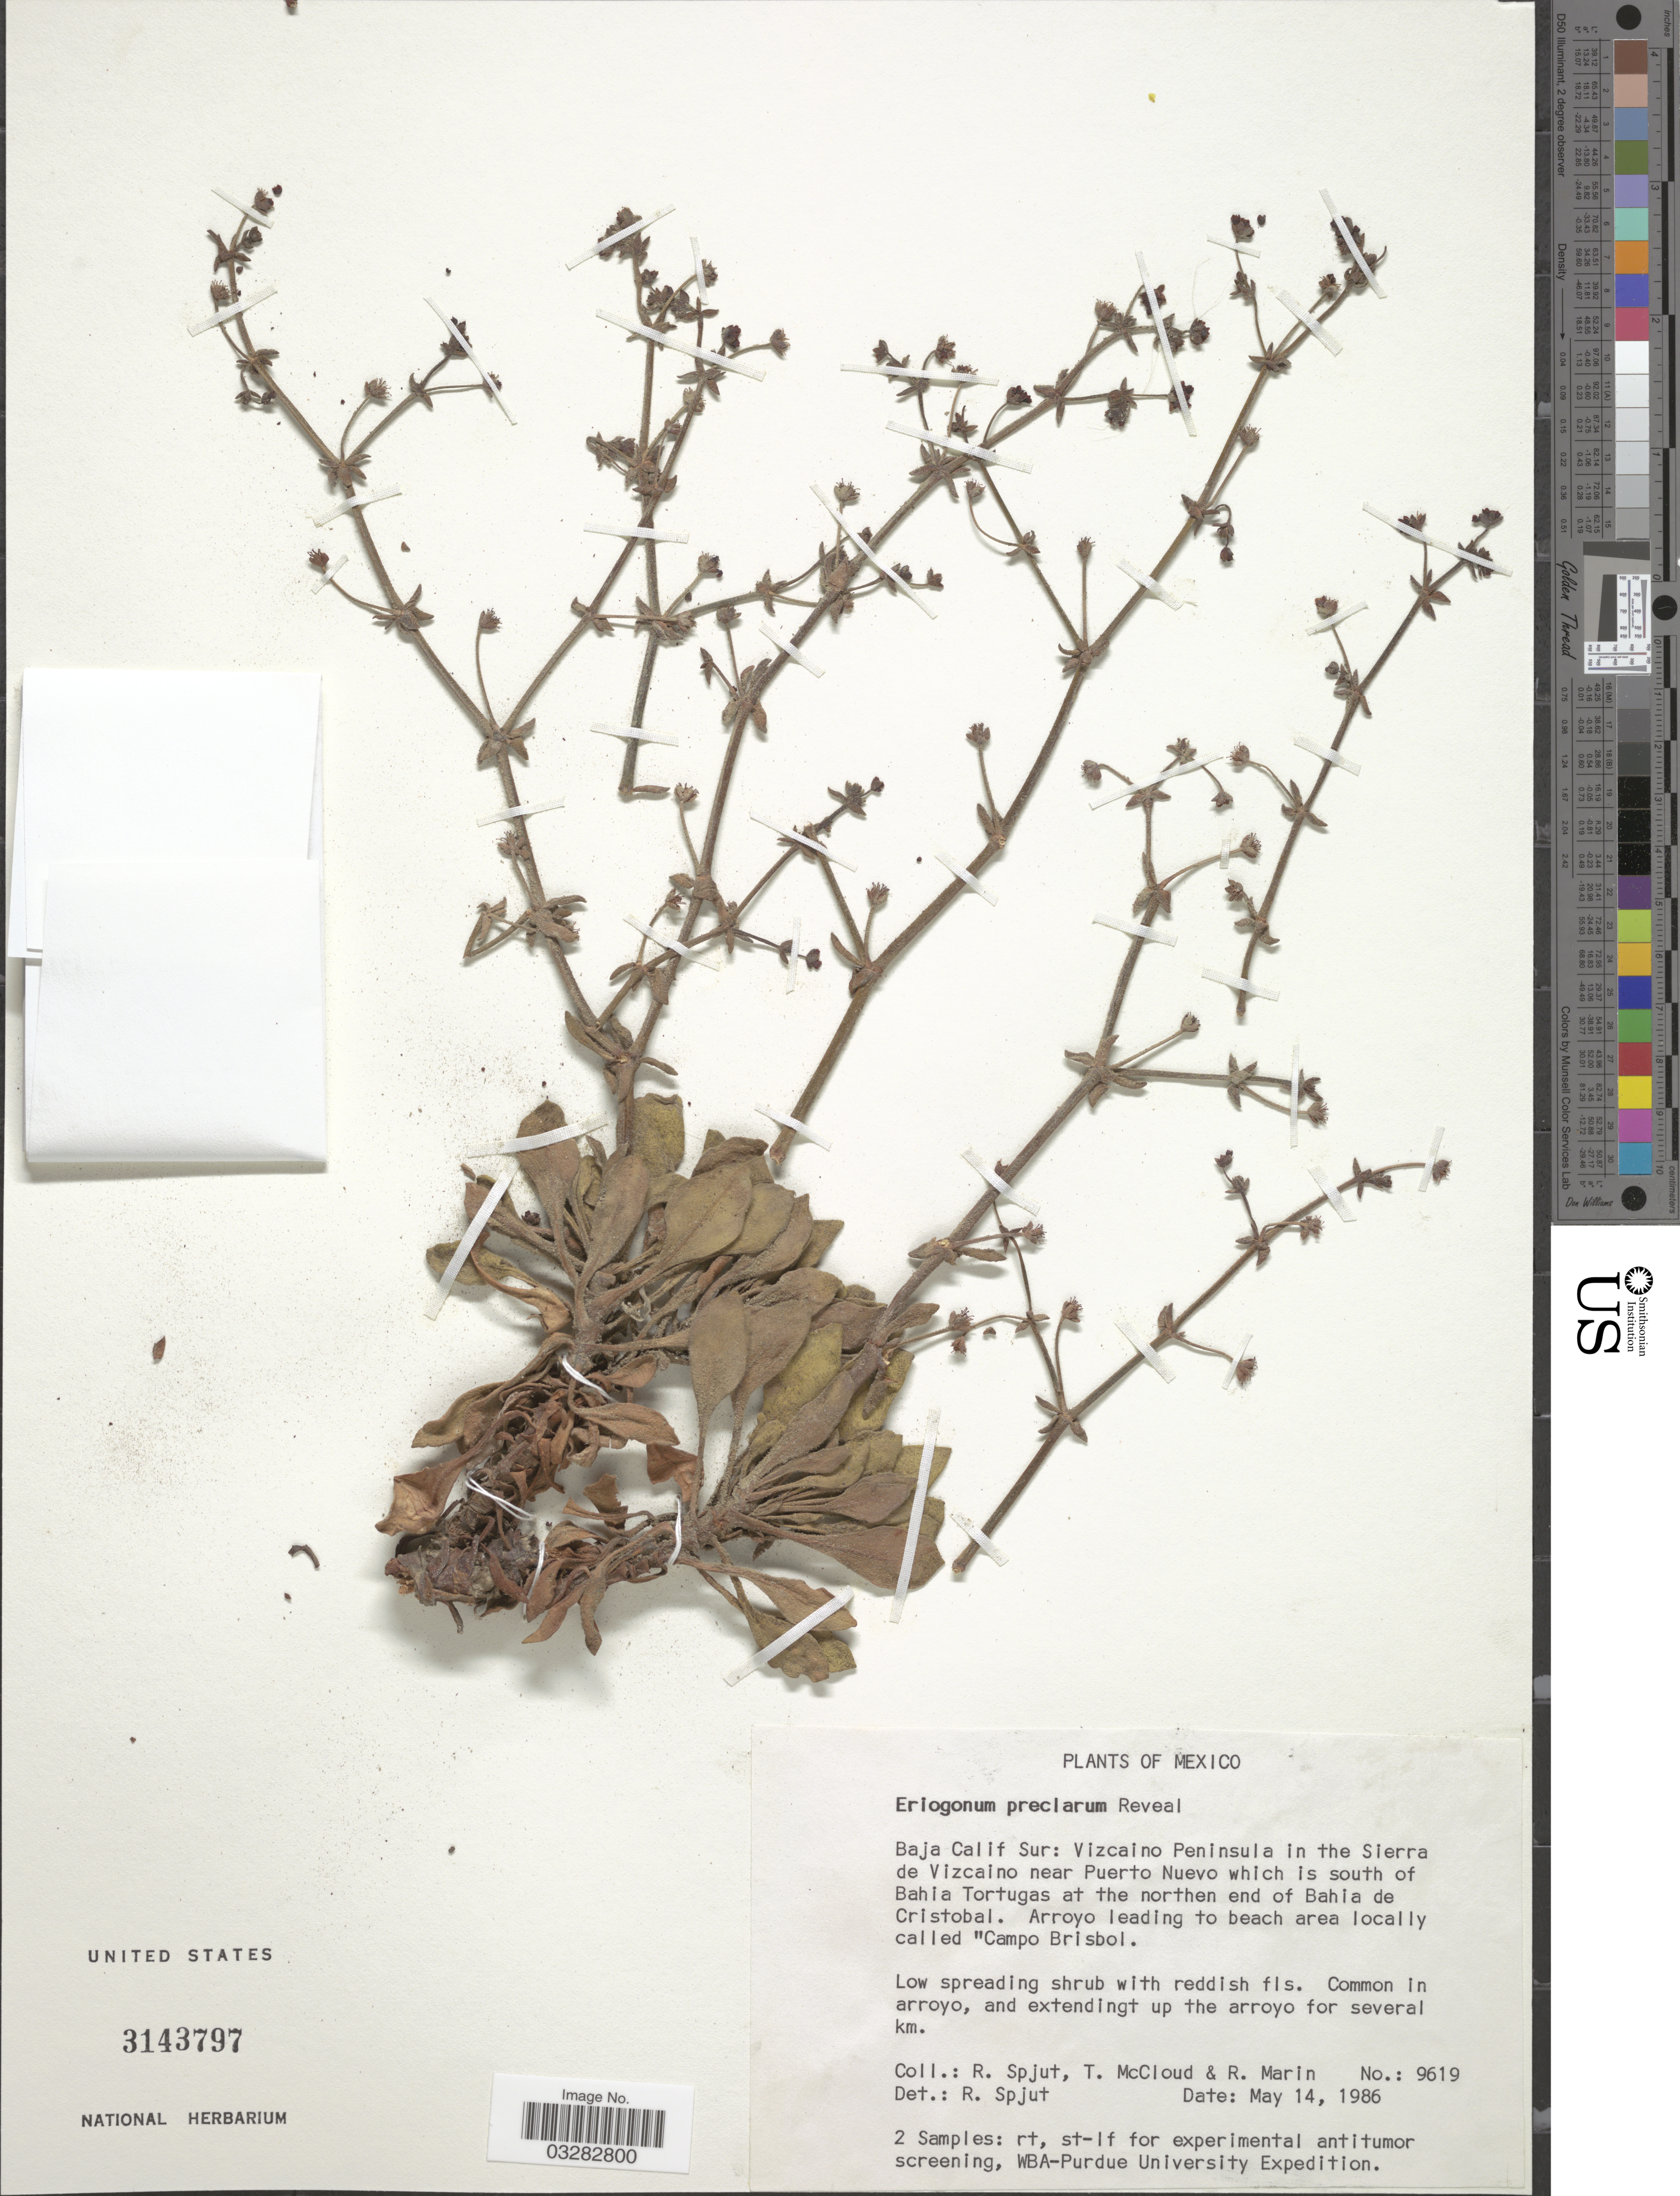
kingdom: Plantae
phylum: Tracheophyta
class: Magnoliopsida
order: Caryophyllales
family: Polygonaceae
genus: Eriogonum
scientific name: Eriogonum preclarum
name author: Reveal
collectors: R. Spjut, T. McCloud & R. Marin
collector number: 9619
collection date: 1986-05-14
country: Mexico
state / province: Baja California Sur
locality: Vizcaino Peninsula in the Sierra de Vizcaino near Puerto Nuevo which is south of Bahia Tortugas at the northern end of Bahia de Cristobal. Arroyo leading to beach area localley called Campo Brisbol.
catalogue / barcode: US 3143797